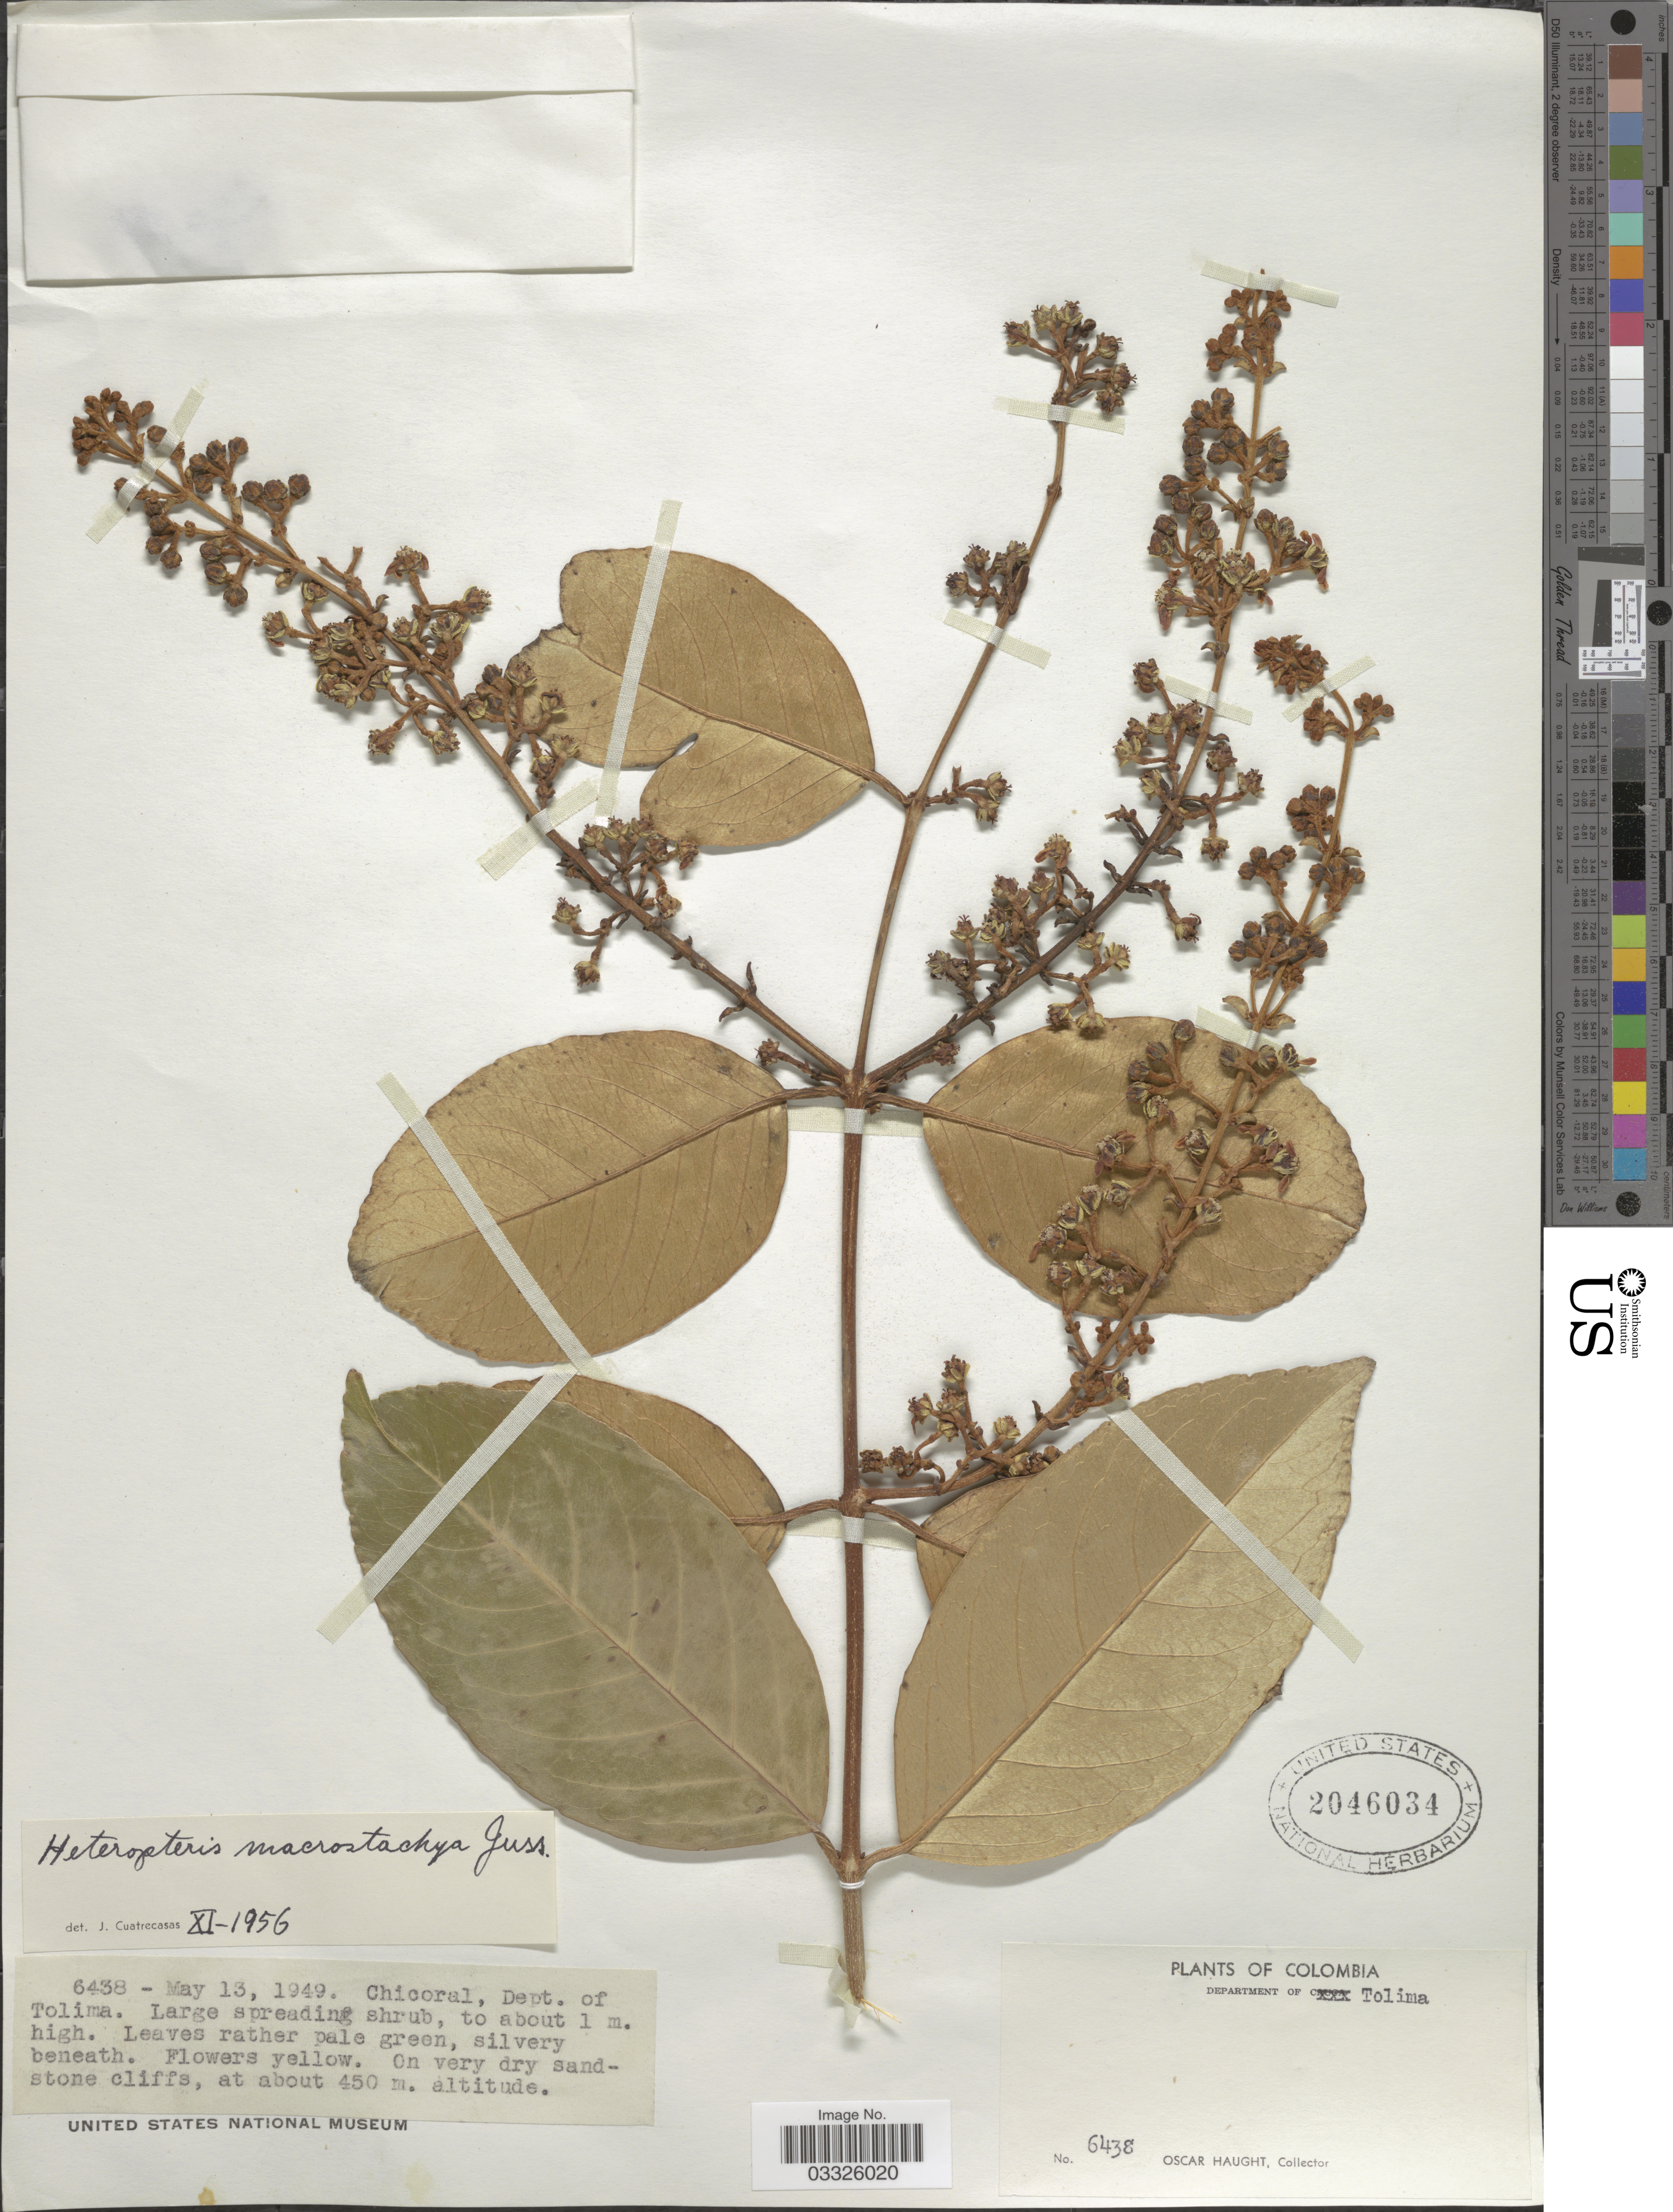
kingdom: Plantae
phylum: Tracheophyta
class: Magnoliopsida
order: Malpighiales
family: Malpighiaceae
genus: Heteropterys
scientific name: Heteropterys macrostachya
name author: A. Juss.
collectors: O. Haught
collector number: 6438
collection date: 1949-05-13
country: Colombia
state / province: Tolima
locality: Department of Tolima. Chicoral.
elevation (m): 450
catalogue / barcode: US 2046034